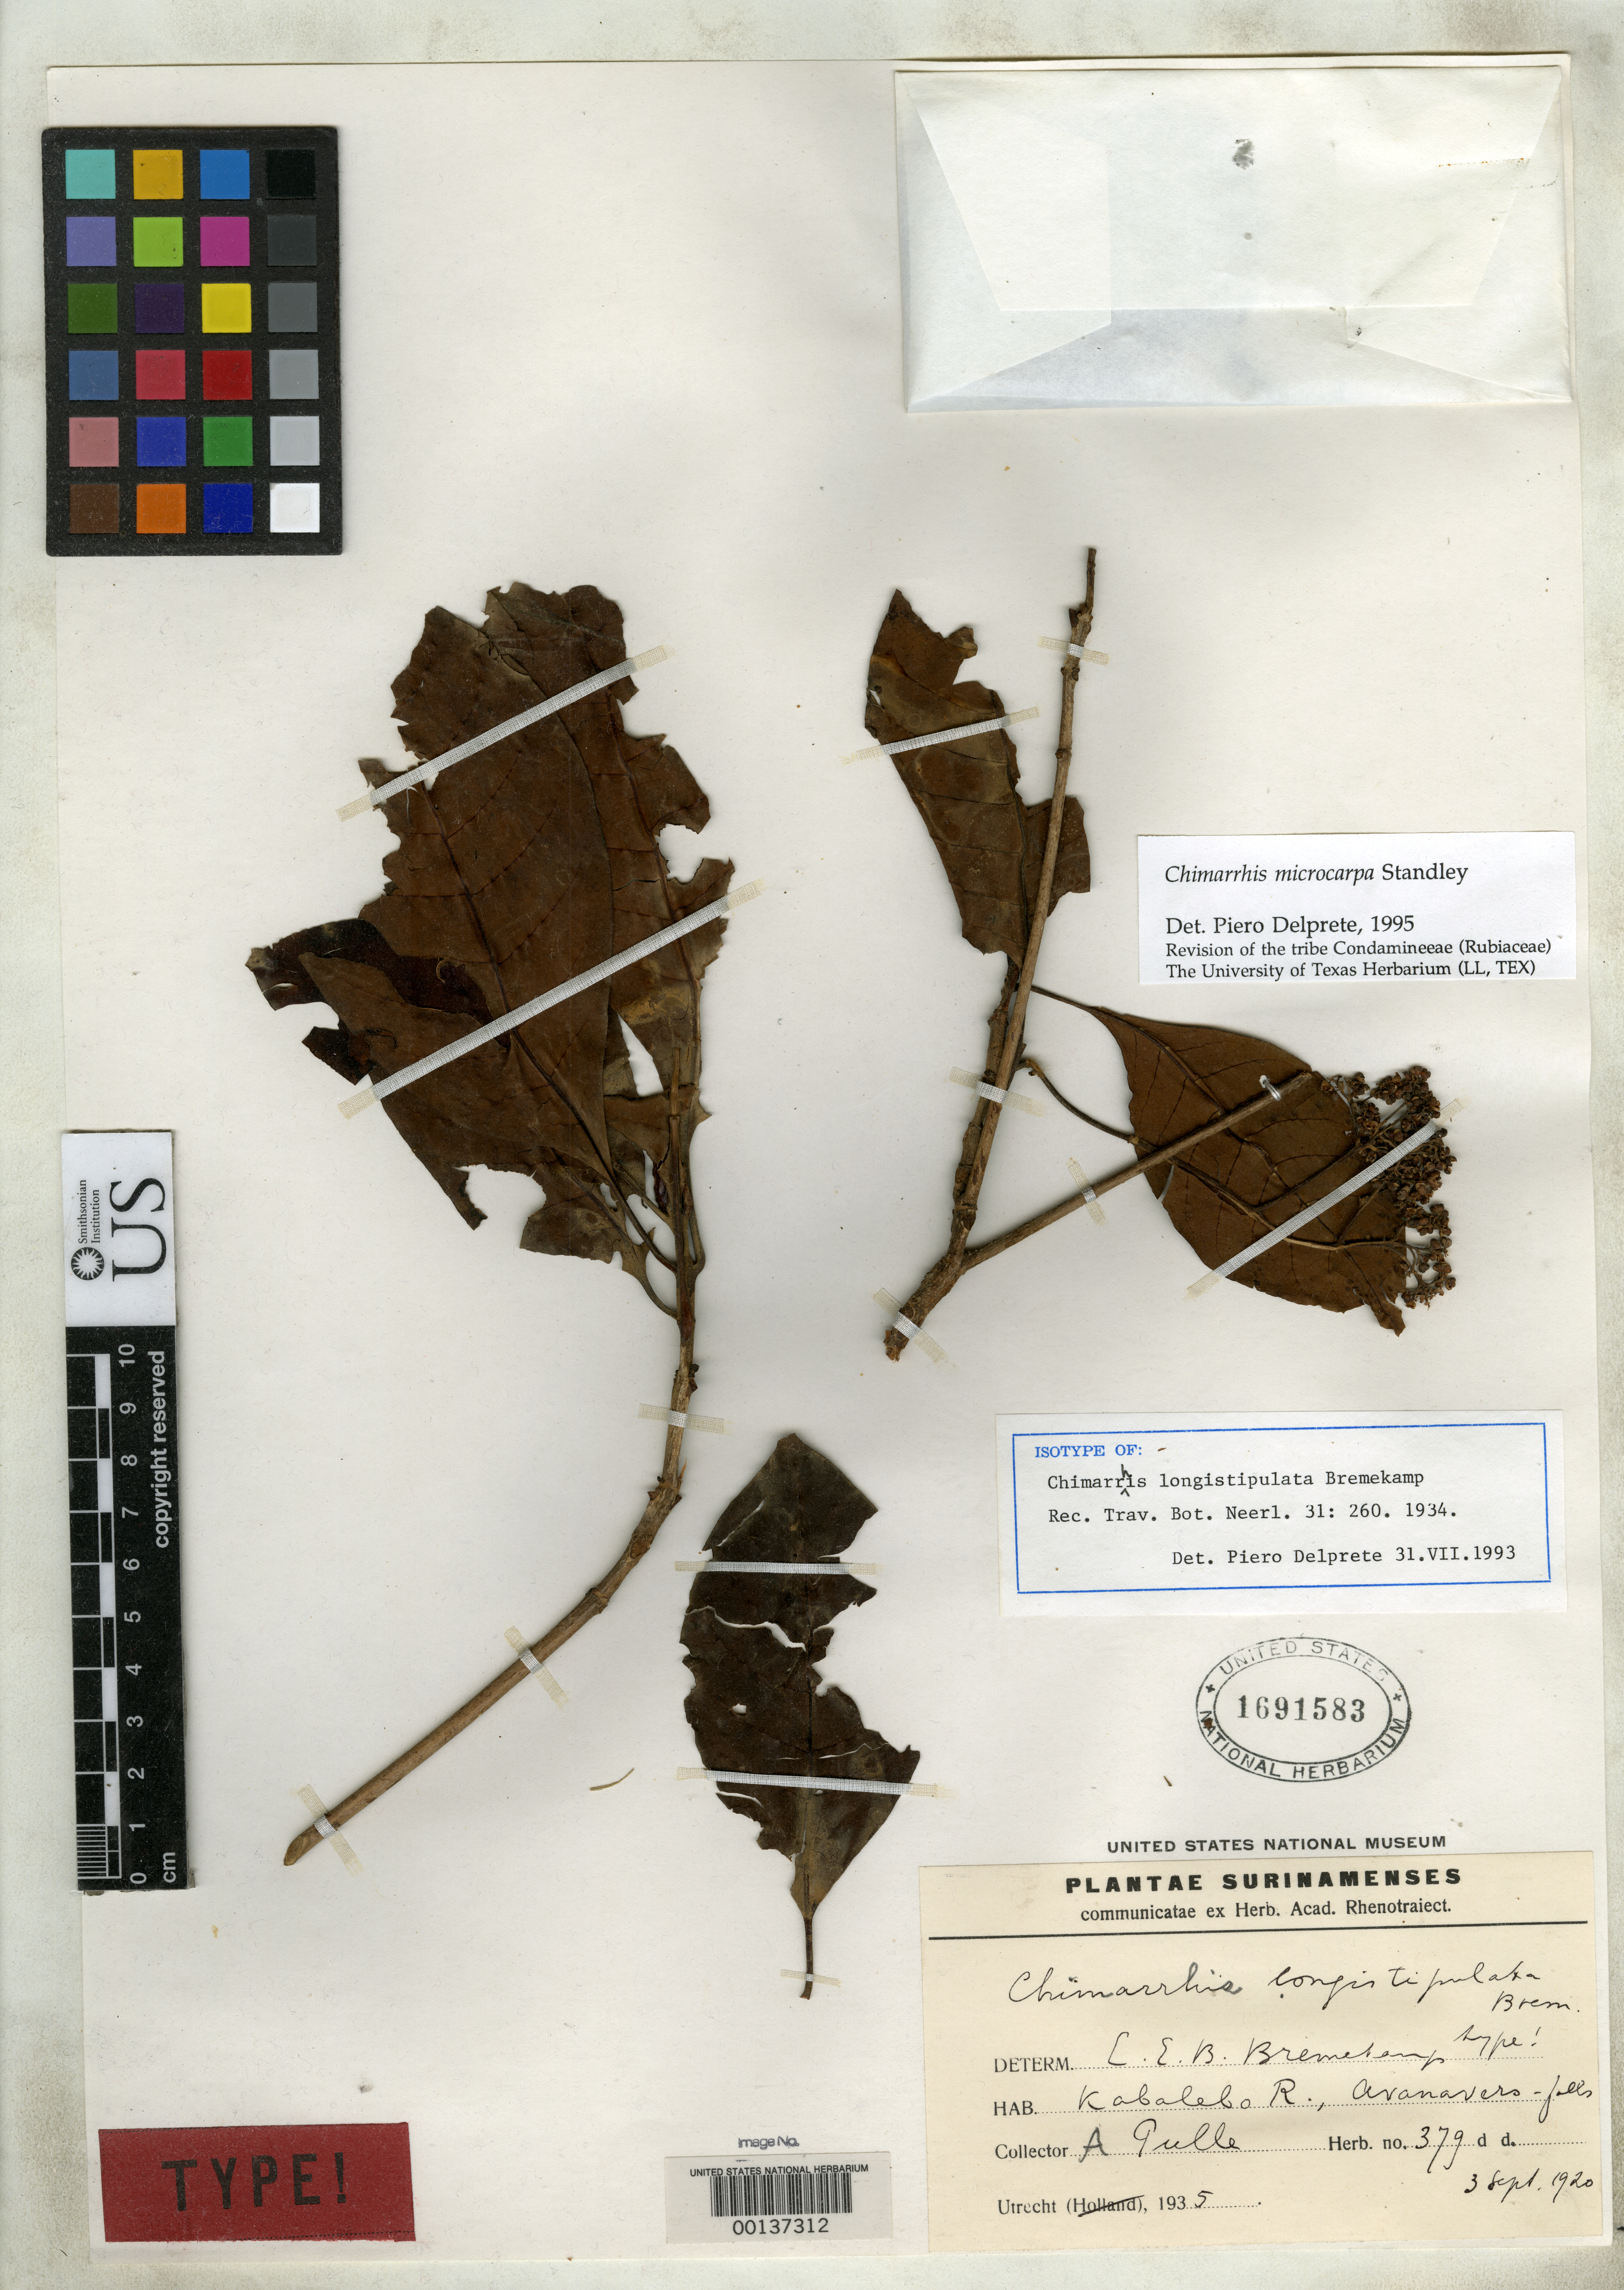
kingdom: Plantae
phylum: Tracheophyta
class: Magnoliopsida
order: Gentianales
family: Rubiaceae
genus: Chimarrhis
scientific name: Chimarrhis longistipulata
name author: Bremek.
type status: Isotype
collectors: A. A. Pulle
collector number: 379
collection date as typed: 03 Sep 1920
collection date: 1920-09-03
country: Suriname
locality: Kabalebo River, Avanavera Falls.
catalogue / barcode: US 1691583